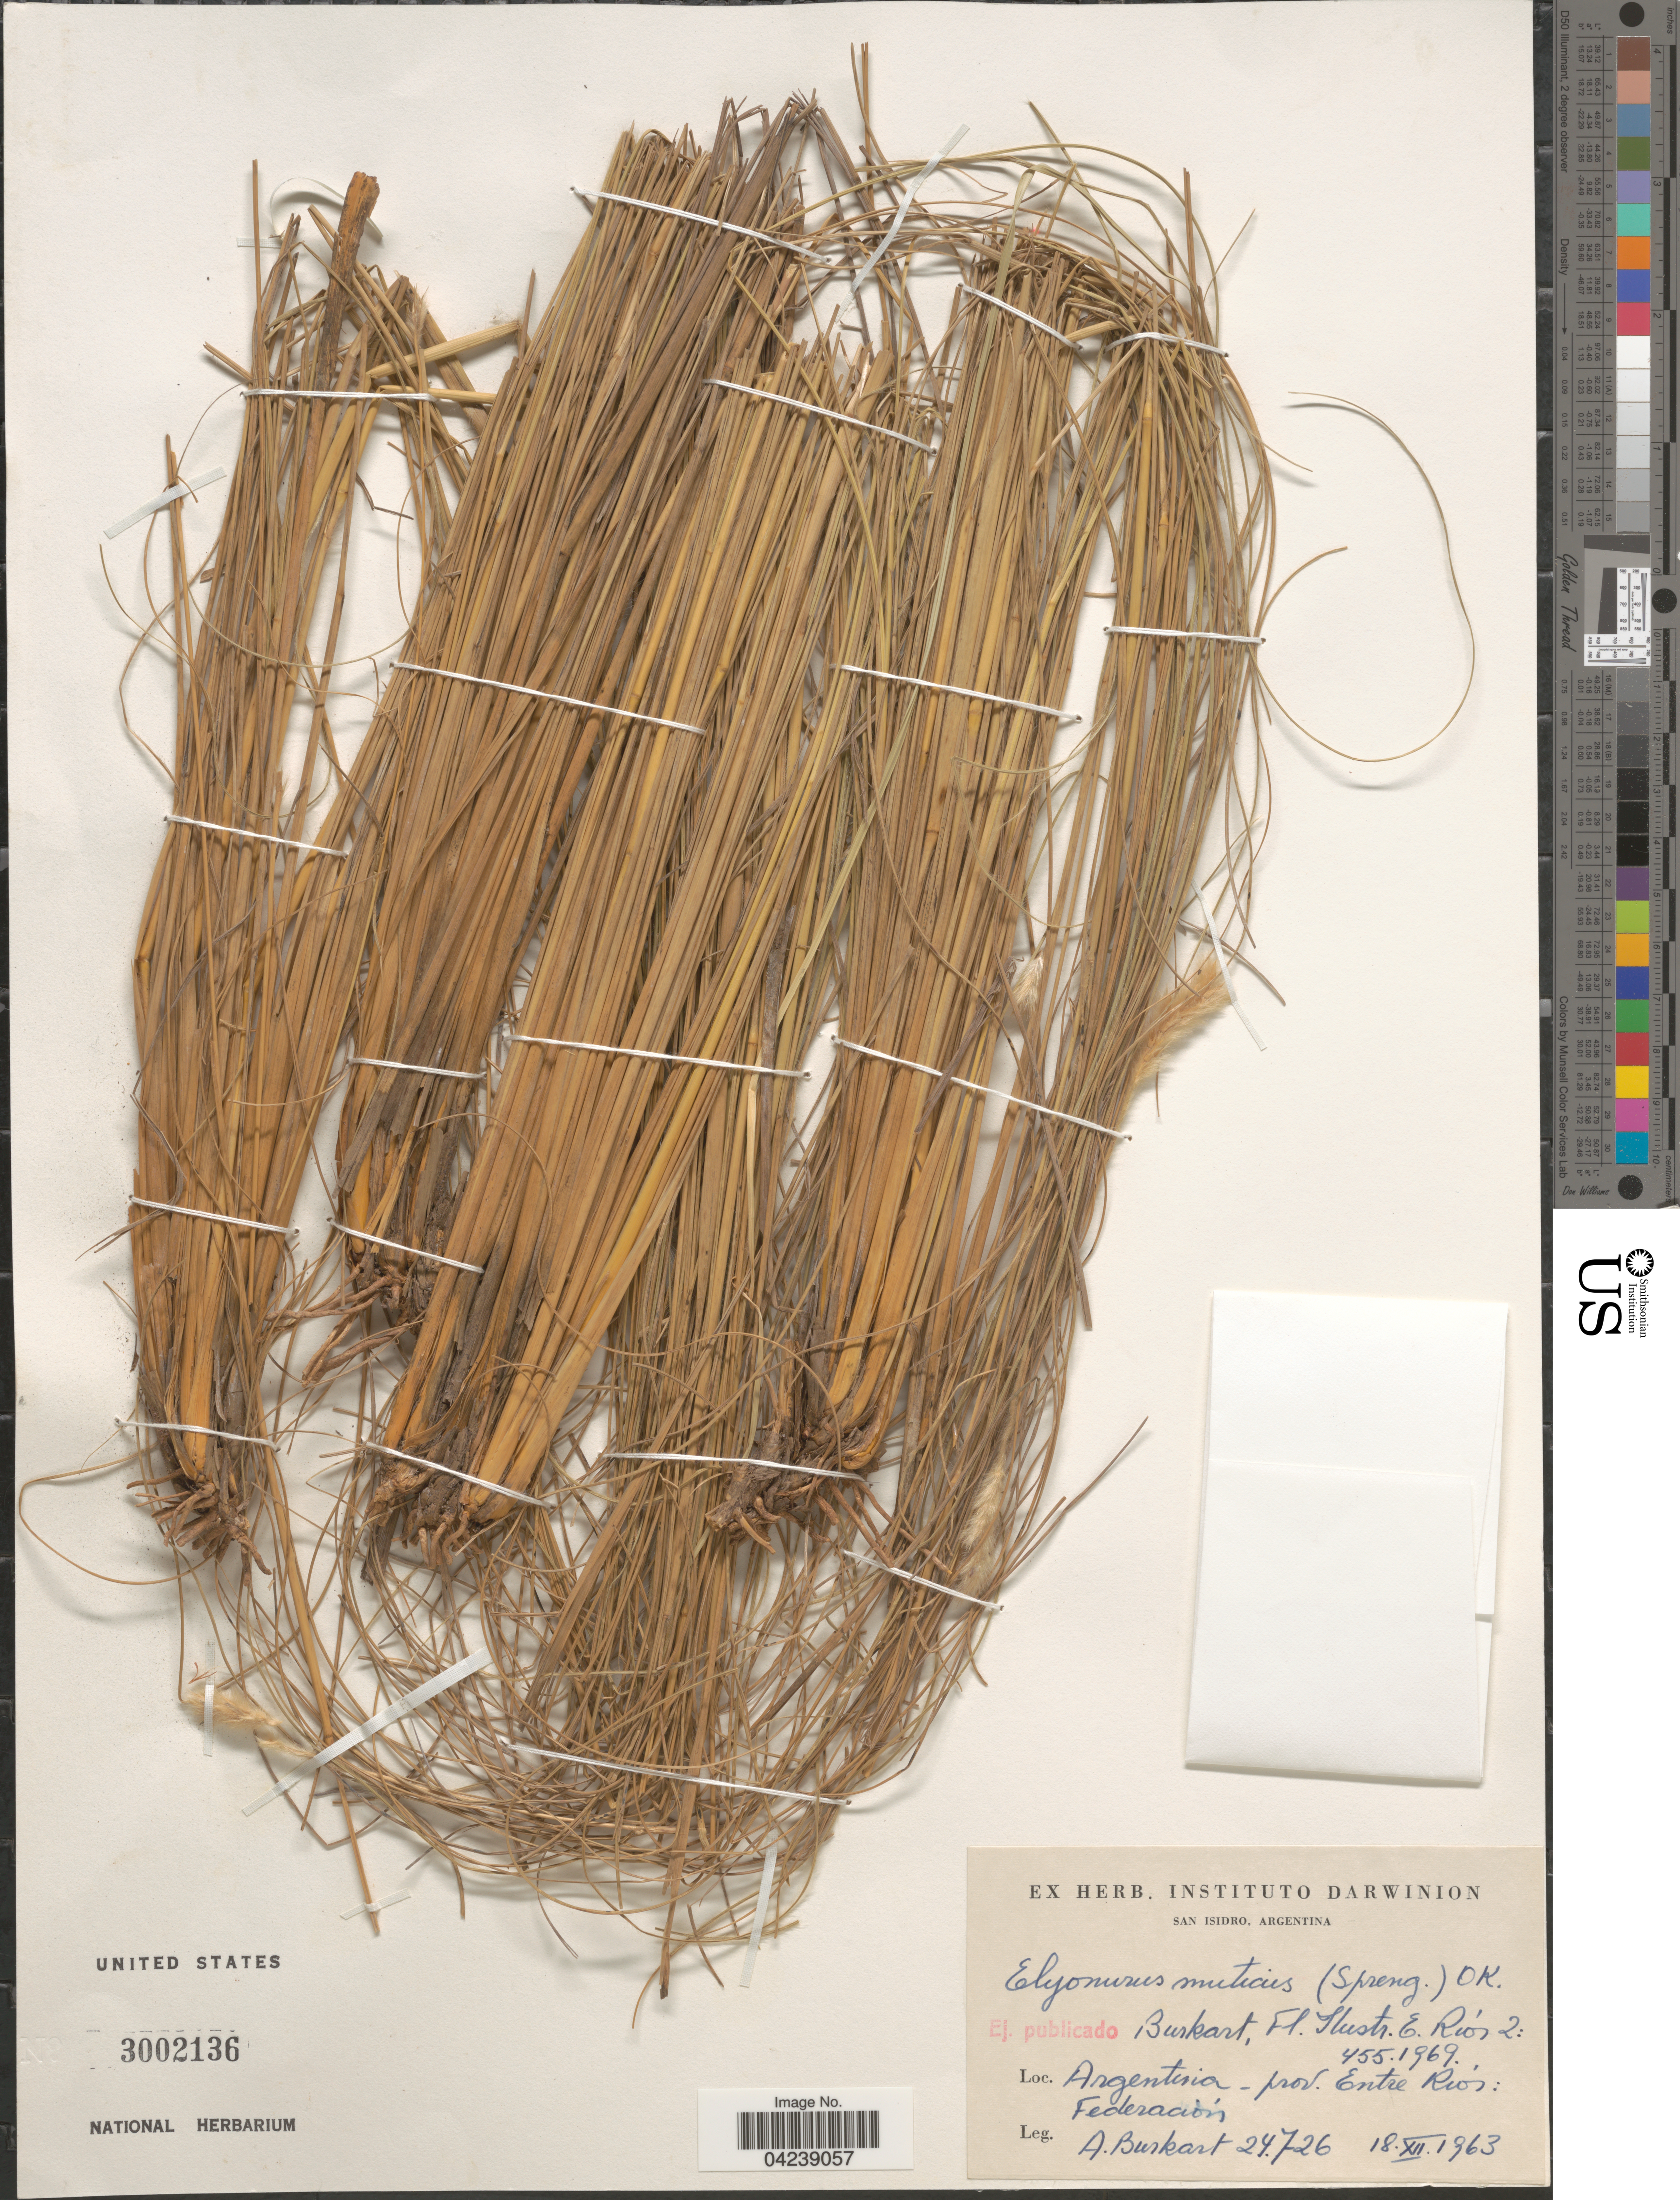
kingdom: Plantae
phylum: Tracheophyta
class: Liliopsida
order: Poales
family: Poaceae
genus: Elionurus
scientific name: Elionurus muticus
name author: (Spreng.) Kuntze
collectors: A. E. Burkart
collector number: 24726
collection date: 1963-12-18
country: Argentina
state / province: Entre Rios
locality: Federación.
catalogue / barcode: US 3002136